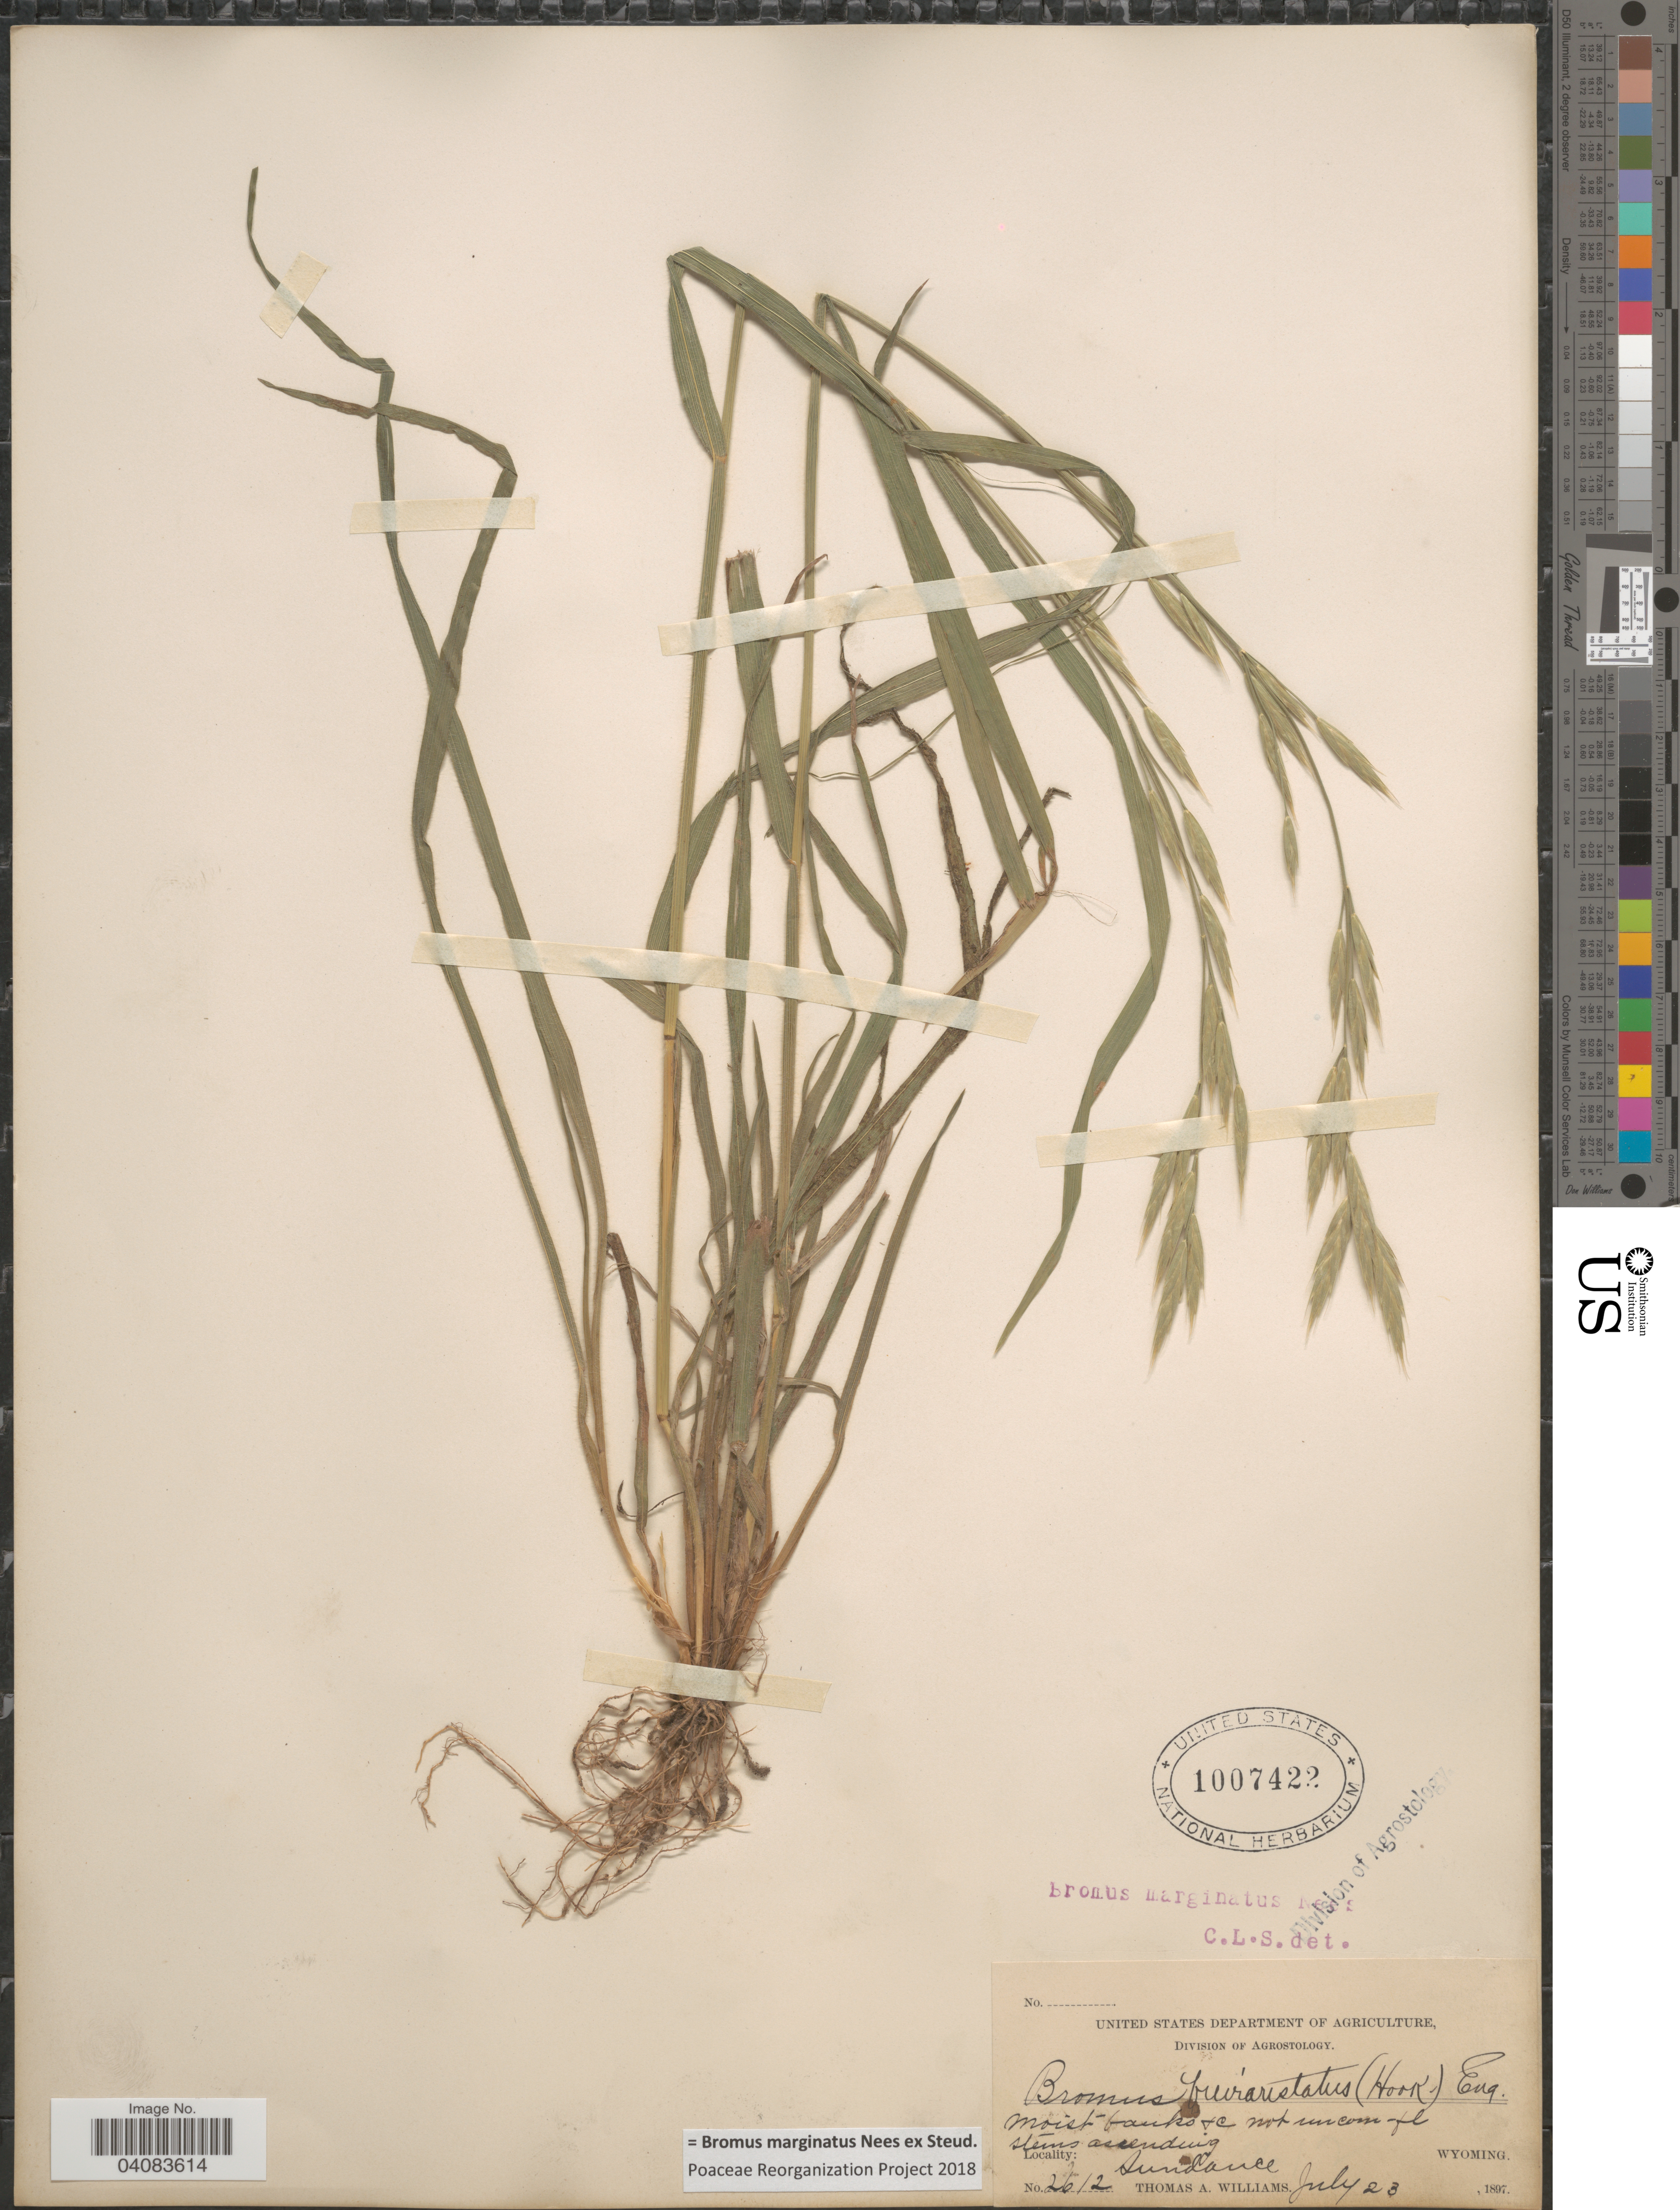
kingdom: Plantae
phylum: Tracheophyta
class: Liliopsida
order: Poales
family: Poaceae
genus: Bromus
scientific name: Bromus marginatus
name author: Nees ex Steud.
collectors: T. A. Williams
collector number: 2612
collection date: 1897-07-23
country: United States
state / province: Wyoming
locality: Sundance.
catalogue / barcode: US 1007422